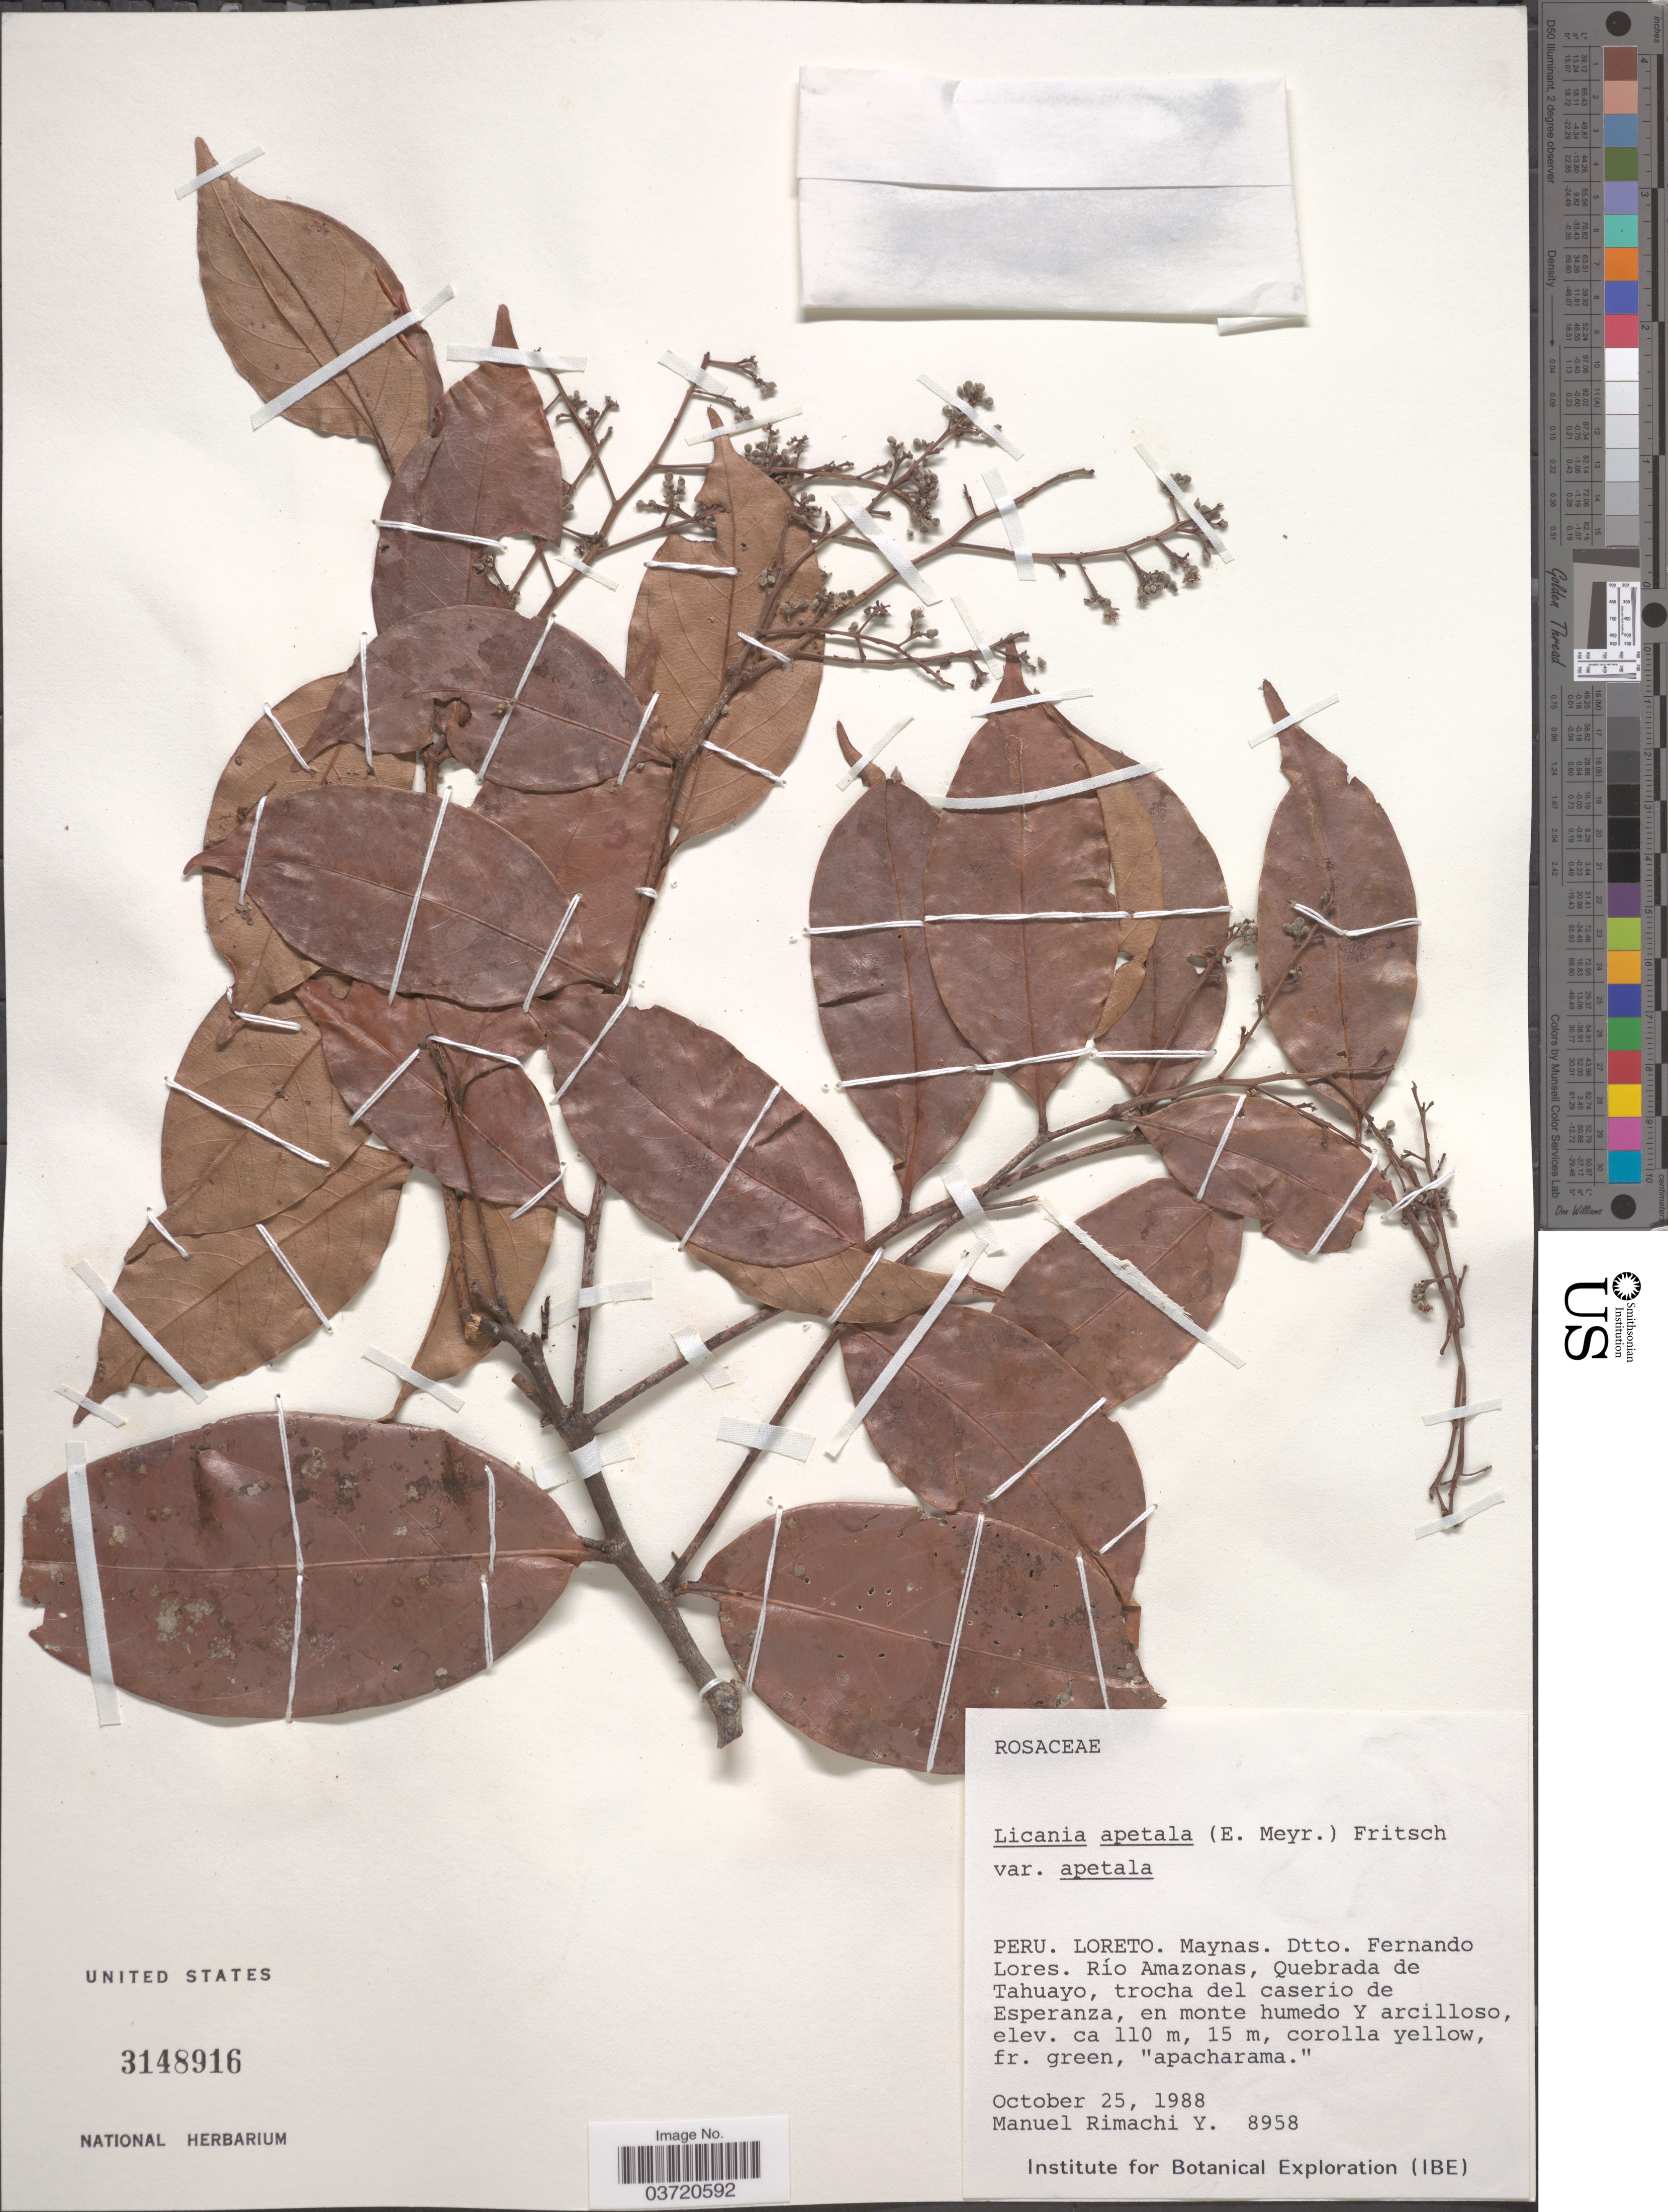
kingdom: Plantae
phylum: Tracheophyta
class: Magnoliopsida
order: Malpighiales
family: Chrysobalanaceae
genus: Leptobalanus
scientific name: Leptobalanus apetalus var. apetalus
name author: (E. Mey.) Sothers & Prance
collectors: M. Rimachi Y.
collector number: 8958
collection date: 1988-10-25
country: Peru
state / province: Loreto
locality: Maynas. Dtto. Fernando Lores. Río Amazonas, Quebrada de Tahuayo, trocha del caserio de Esperanza.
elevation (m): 110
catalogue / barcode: US 3148916